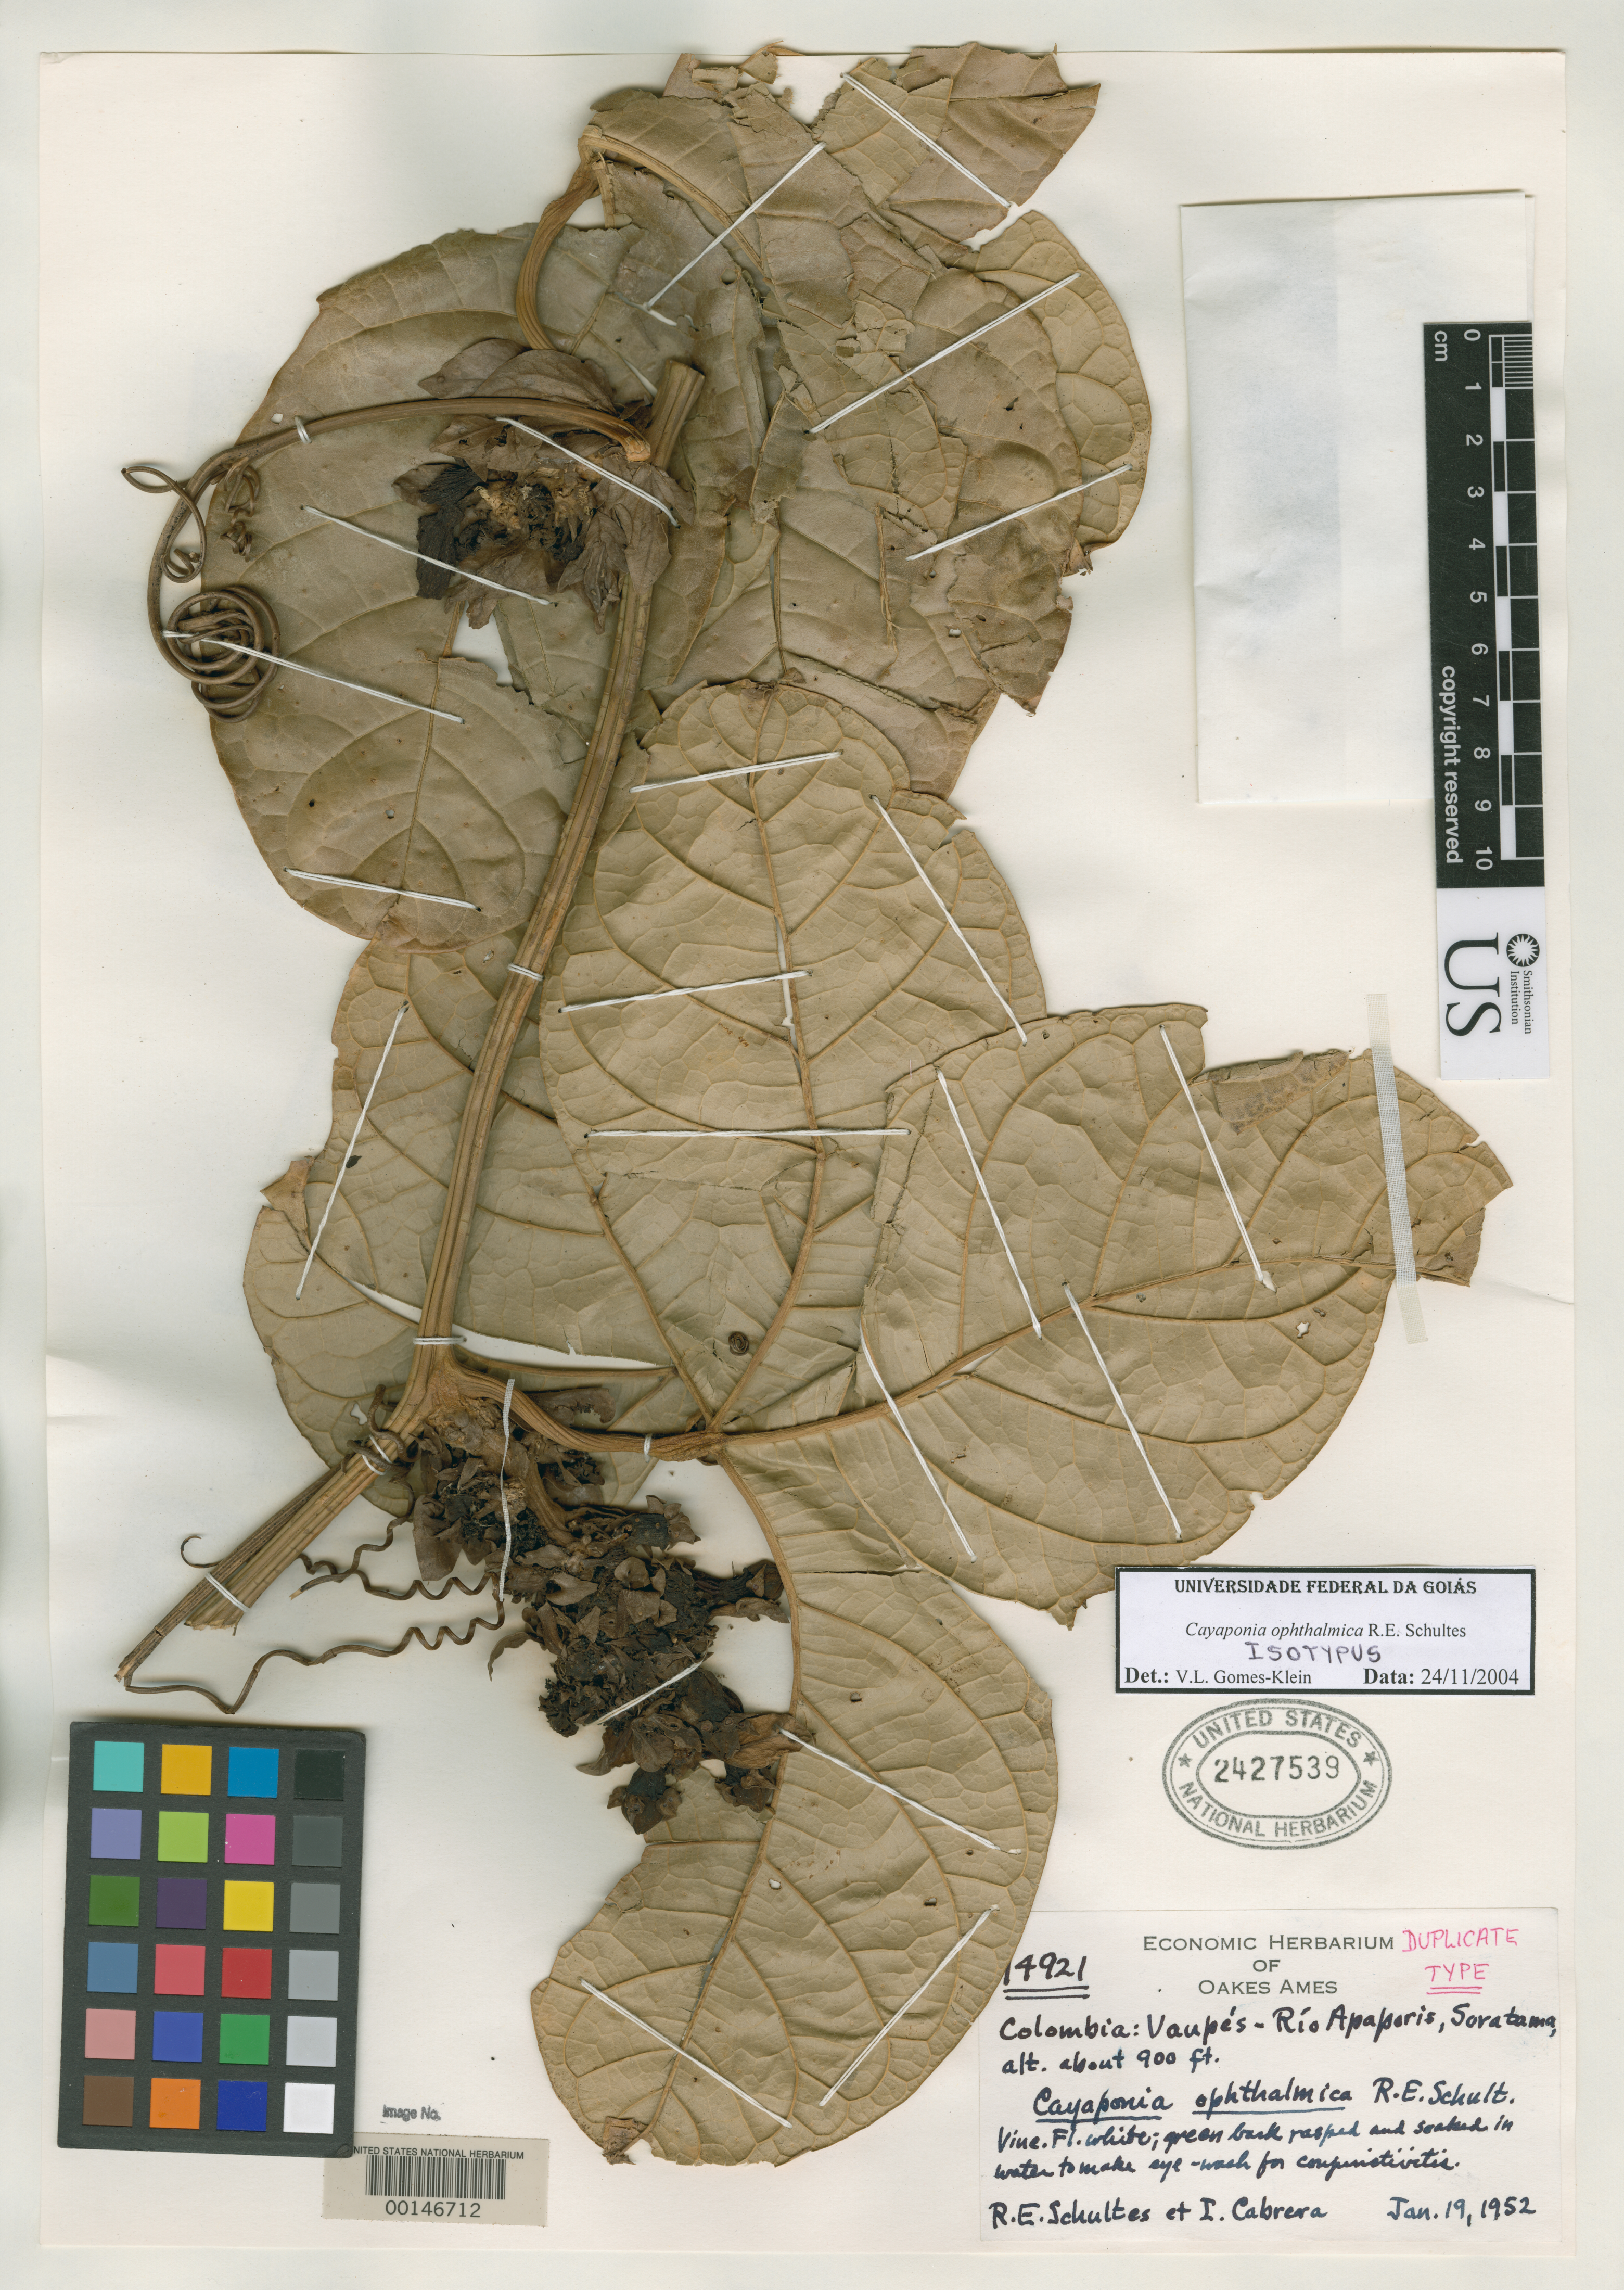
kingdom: Plantae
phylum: Tracheophyta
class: Magnoliopsida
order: Cucurbitales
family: Cucurbitaceae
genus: Cayaponia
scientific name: Cayaponia ophthalmica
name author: R.E. Schult.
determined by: Klein, V. L. G., Universidade Federal da Goias (BRAZIL)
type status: Isotype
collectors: R. E. Schultes & I. Cabrera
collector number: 14921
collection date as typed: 19 Jan 1952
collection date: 1952-01-19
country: Colombia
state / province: Vaupés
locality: Rio Apaporis, Soratama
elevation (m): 274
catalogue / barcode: US 2427539